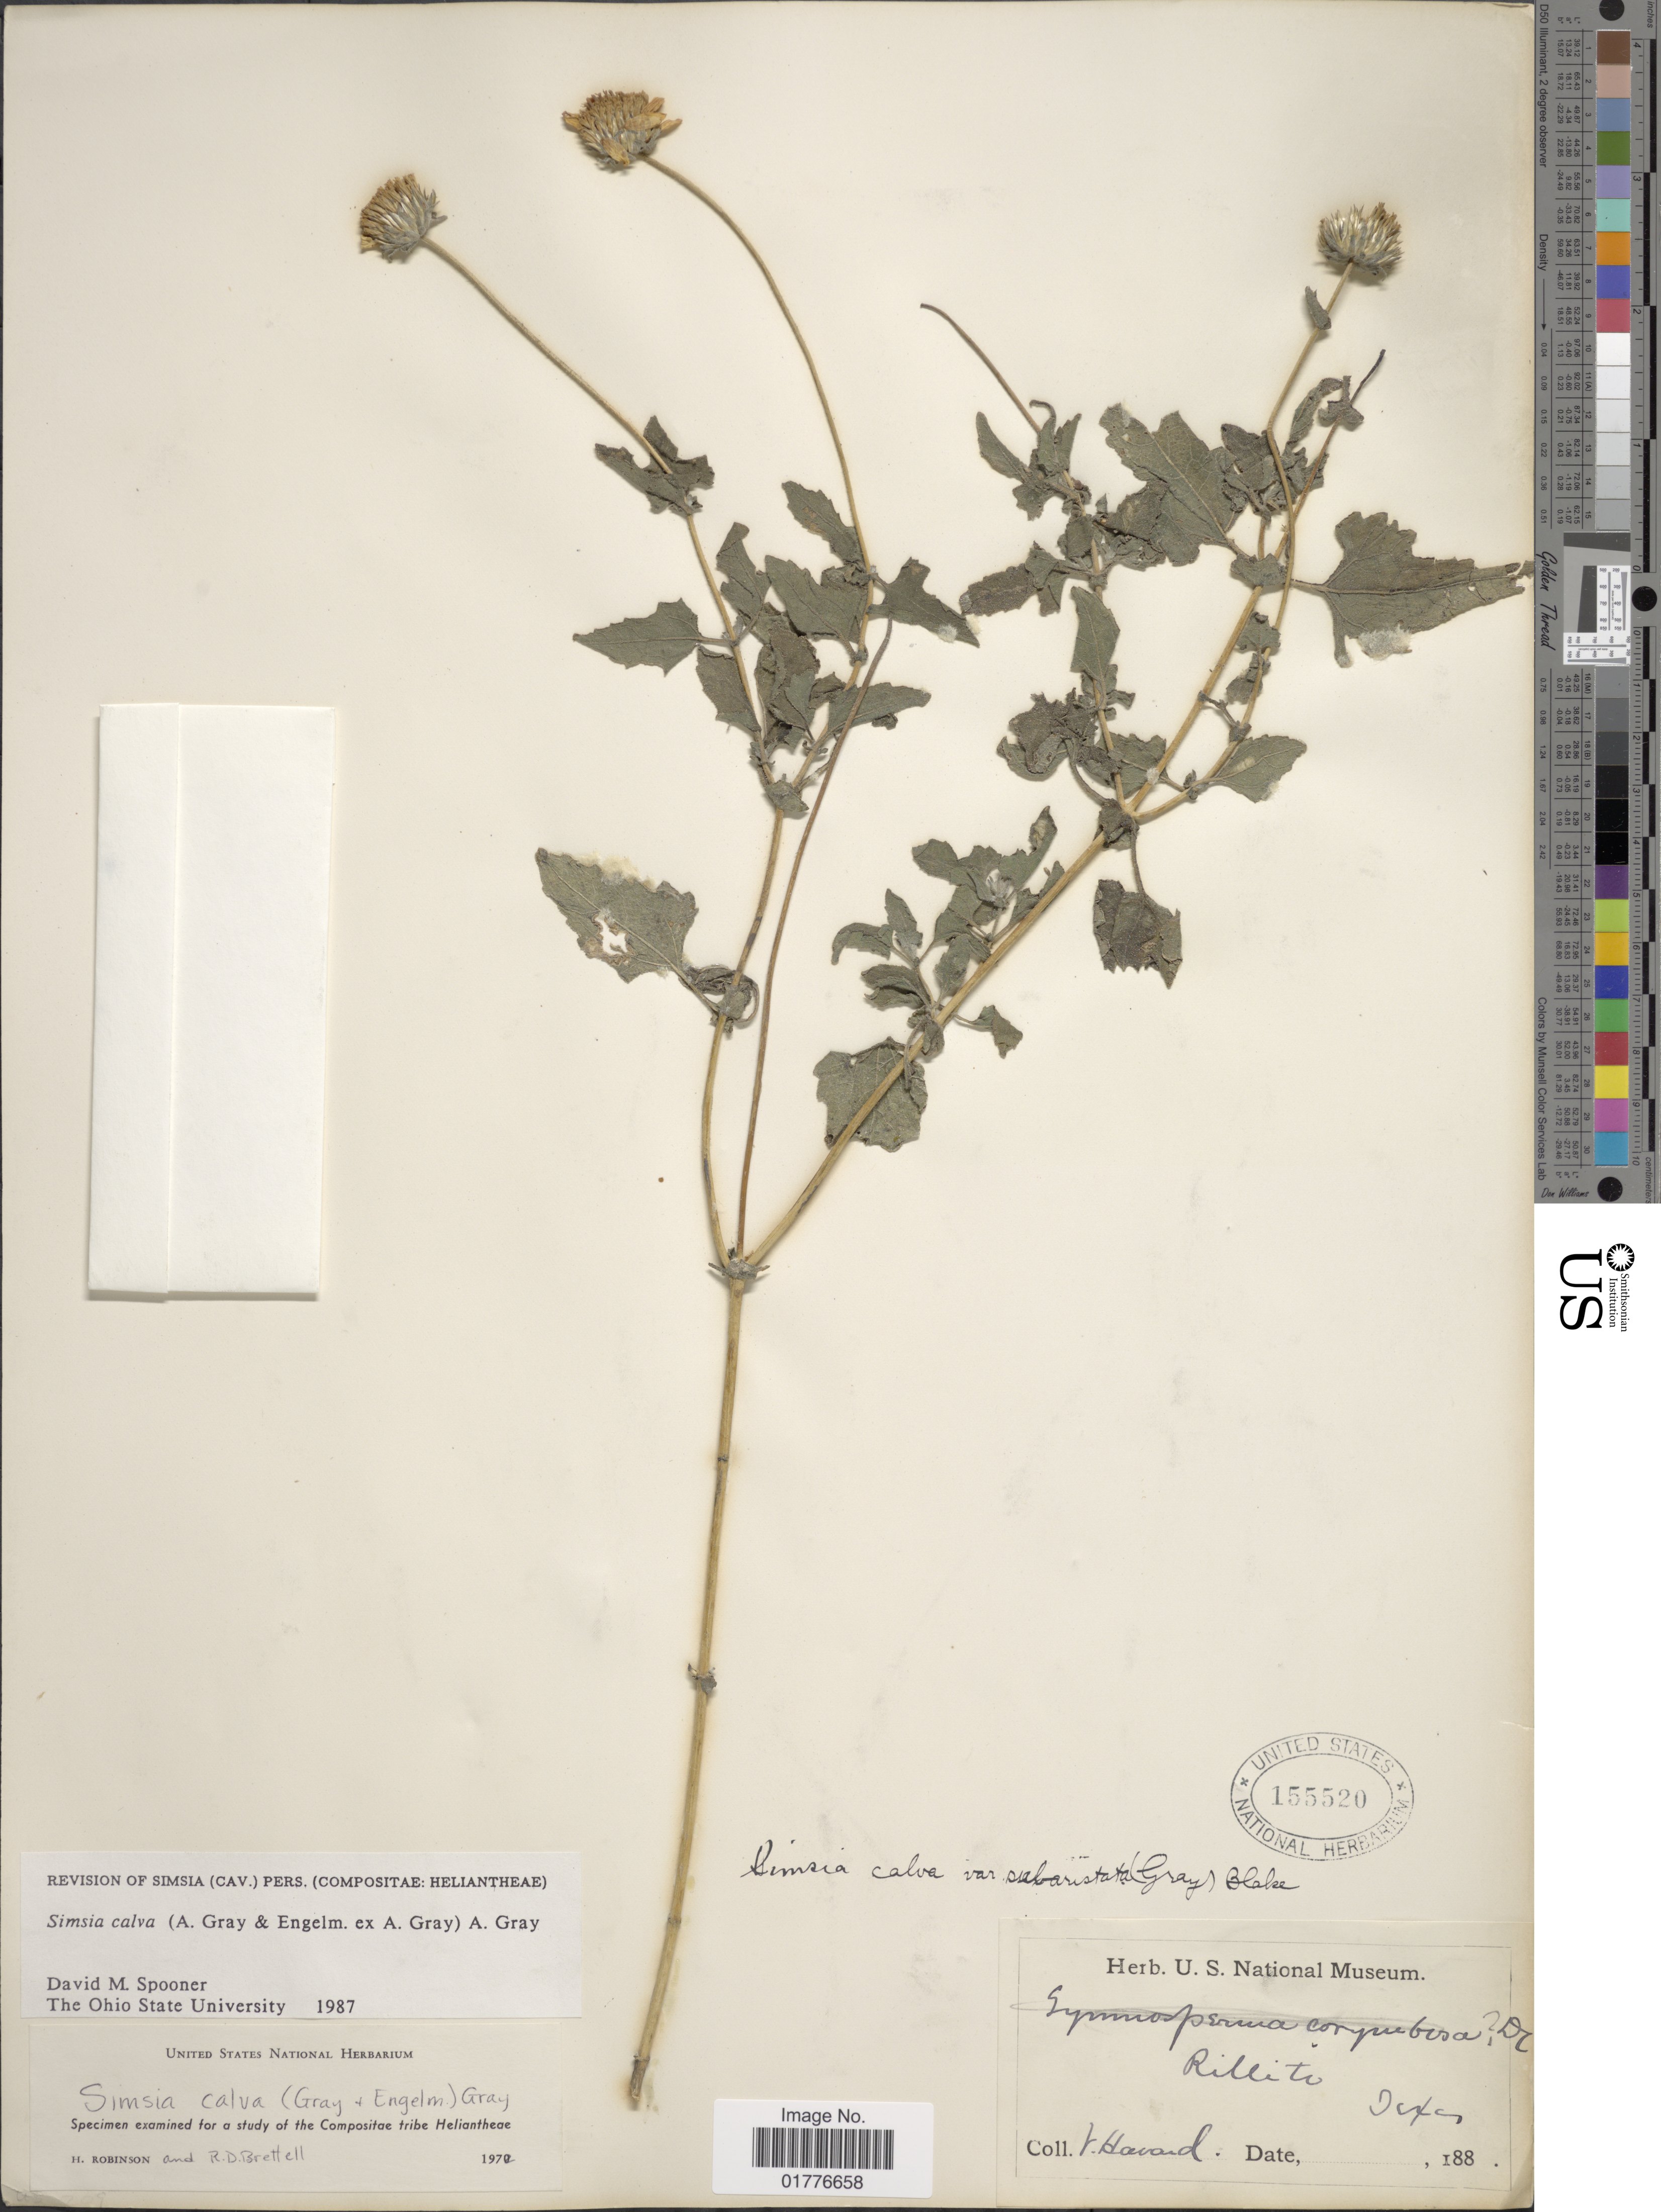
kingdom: Plantae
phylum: Tracheophyta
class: Magnoliopsida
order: Asterales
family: Asteraceae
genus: Simsia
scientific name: Simsia calva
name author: A. Gray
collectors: V. Havard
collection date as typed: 188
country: United States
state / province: Texas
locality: Rilliti [unsure placement]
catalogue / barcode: US 155520